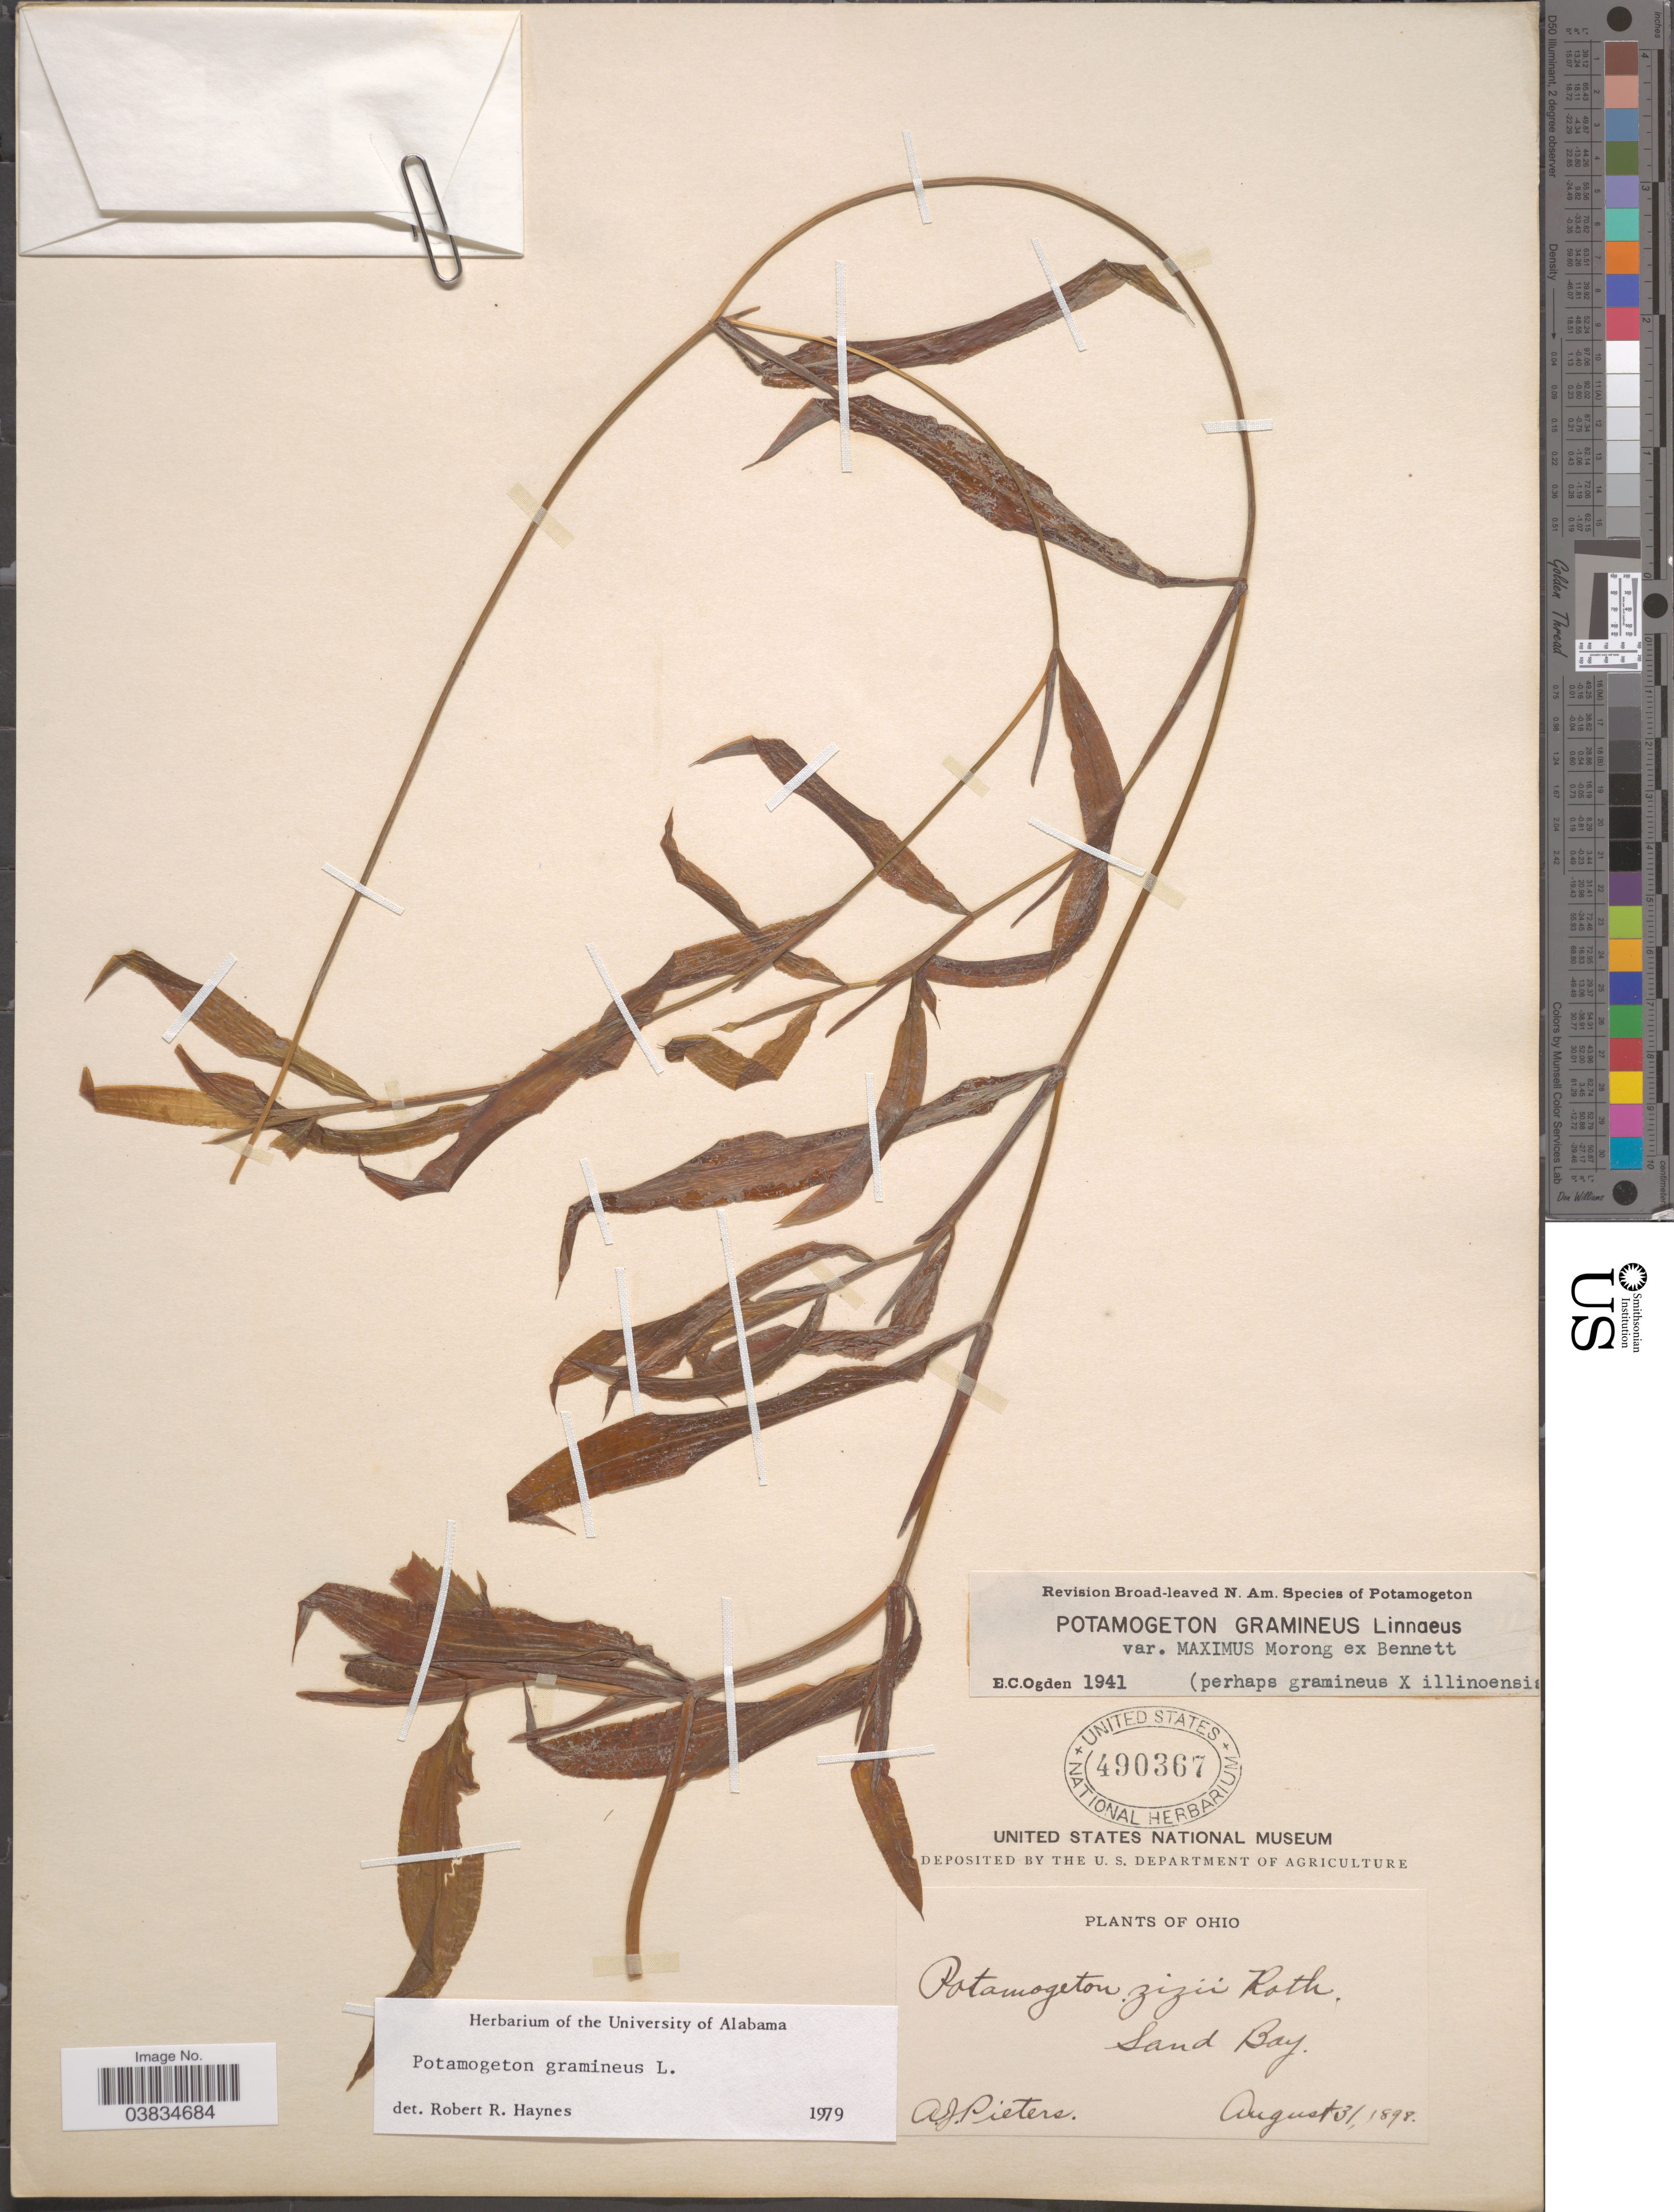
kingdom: Plantae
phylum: Tracheophyta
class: Liliopsida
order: Alismatales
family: Potamogetonaceae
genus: Potamogeton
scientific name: Potamogeton gramineus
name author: L.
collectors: A. Pieters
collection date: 1898-08-31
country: United States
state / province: Ohio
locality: Sand Bay.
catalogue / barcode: US 490367